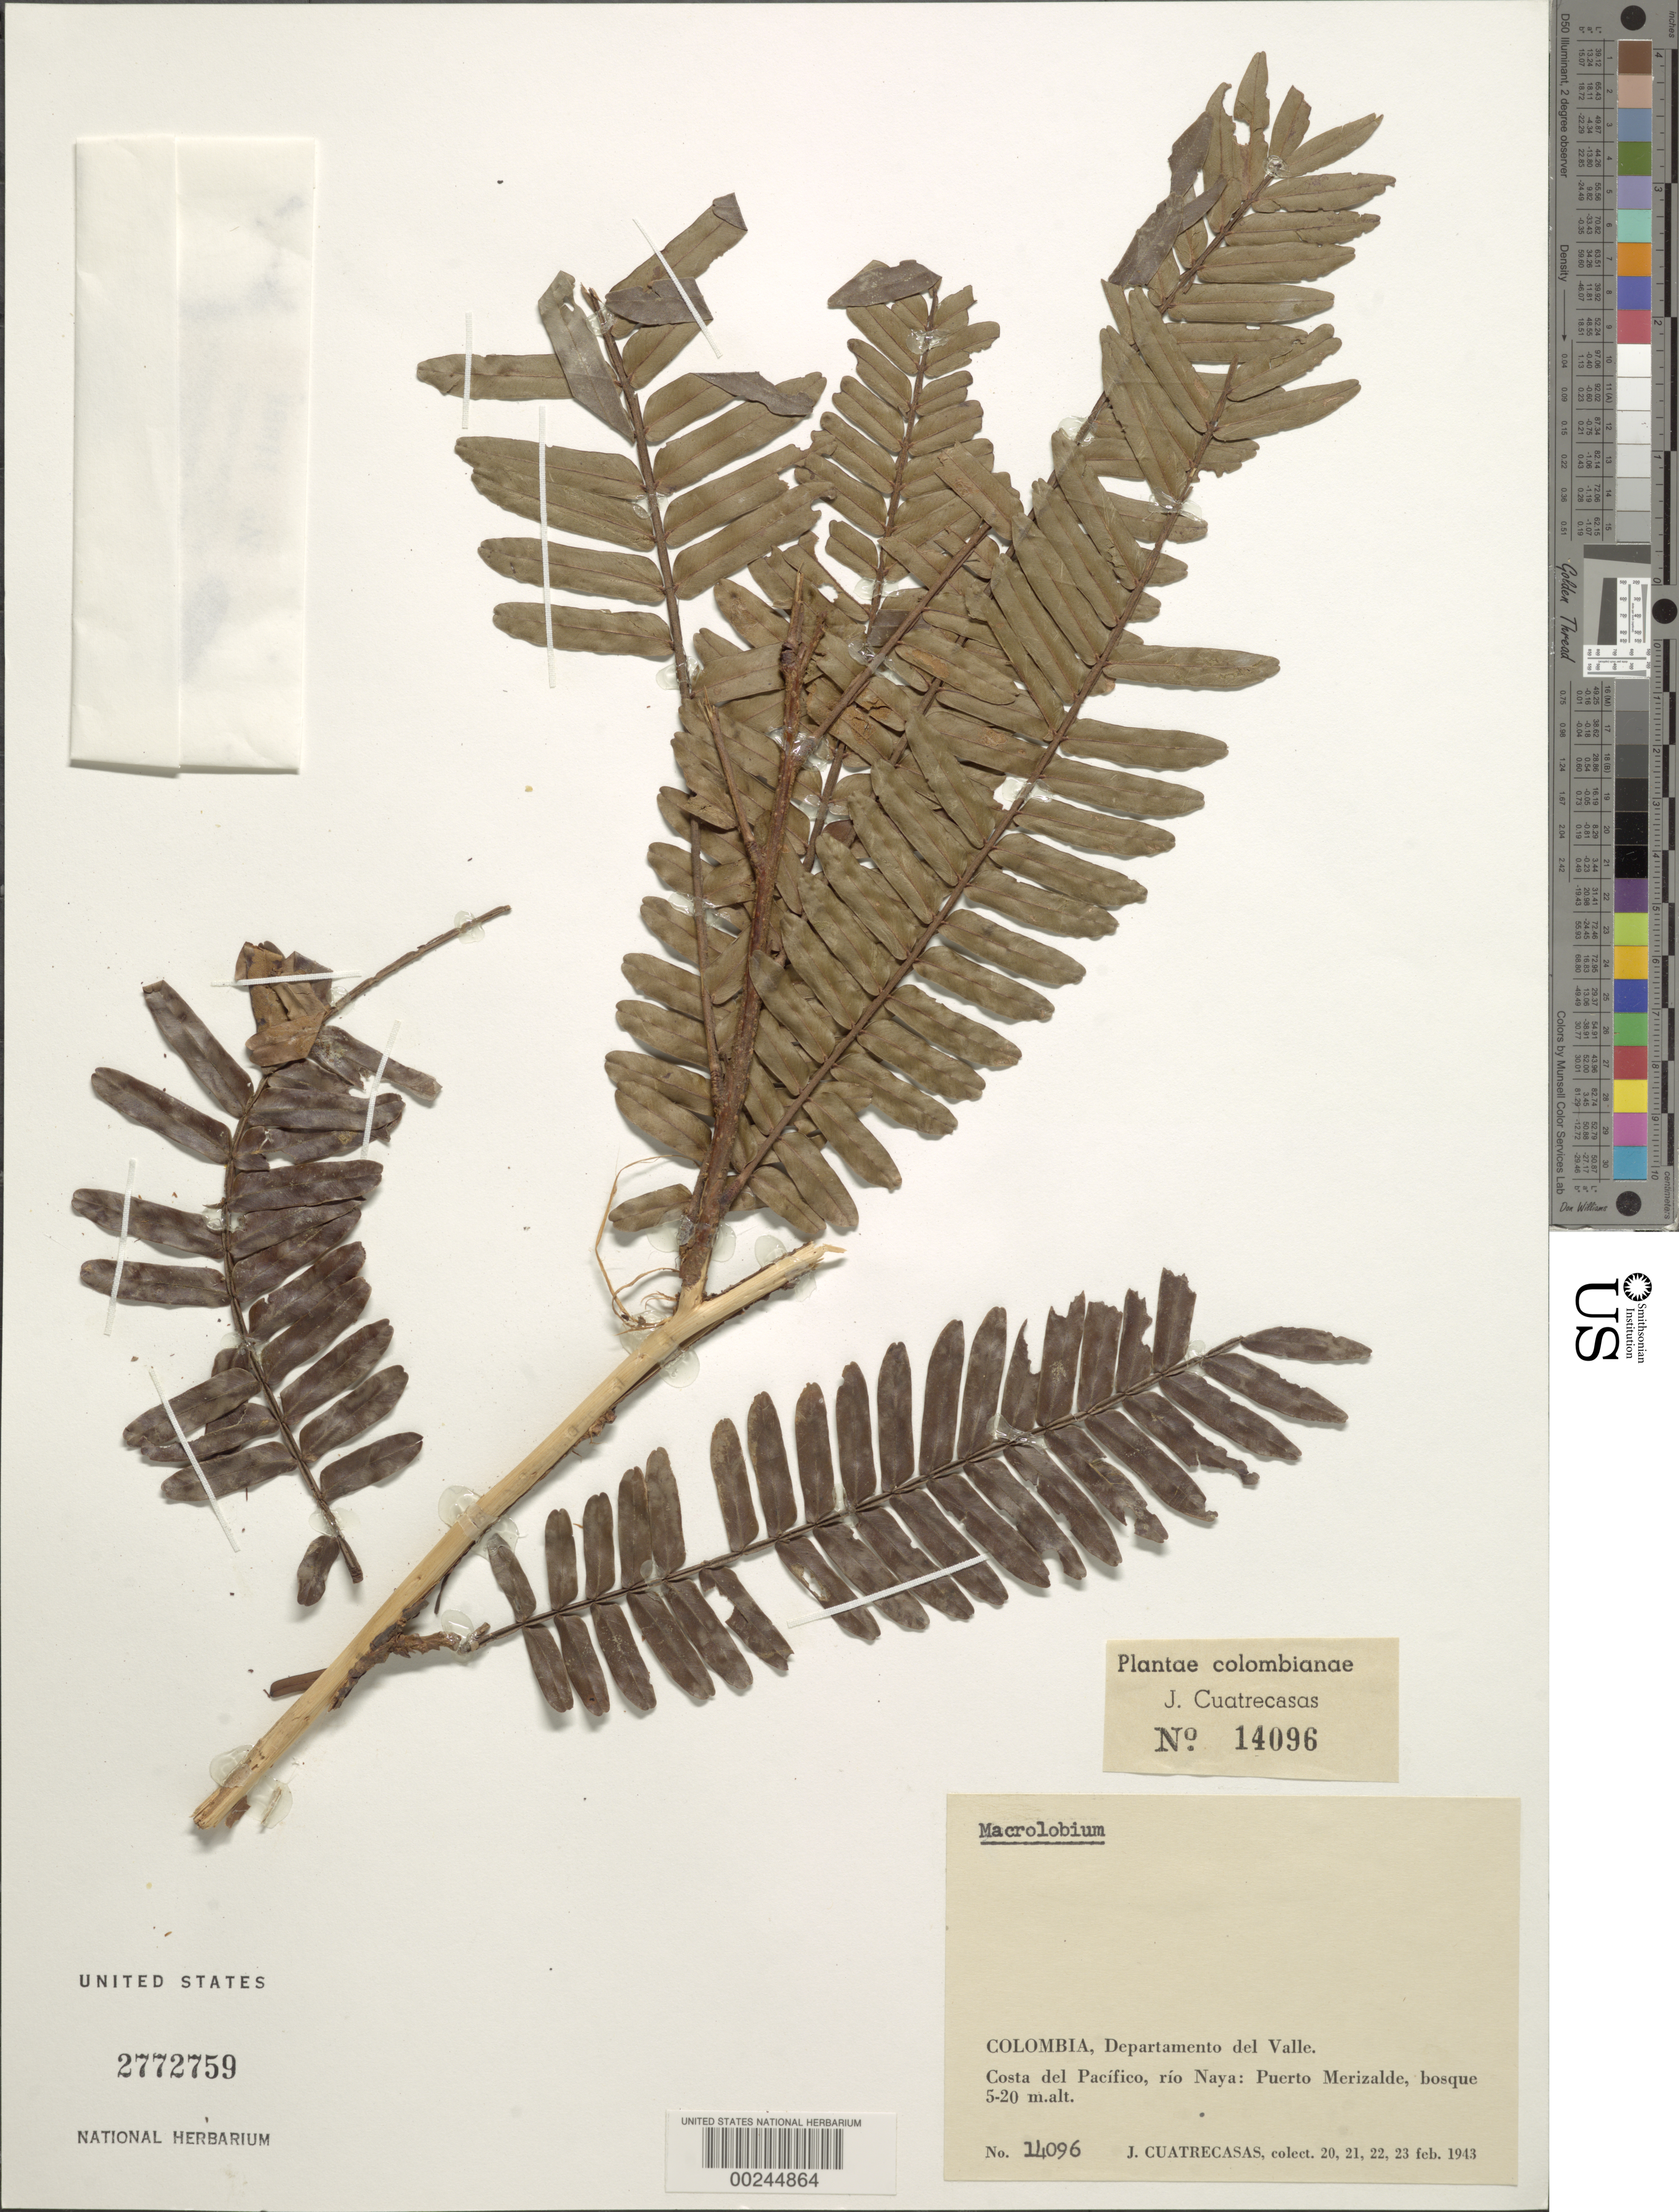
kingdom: Plantae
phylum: Tracheophyta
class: Magnoliopsida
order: Fabales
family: Fabaceae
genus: Macrolobium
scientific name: Macrolobium sp.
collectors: J. Cuatrecasas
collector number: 14096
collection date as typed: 20 Feb 1943 to 23 Feb 1943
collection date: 1943-02-20/1943-02-23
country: Colombia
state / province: Valle del Cauca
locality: Pacific Coast, Rio naya: Puerto Merizalde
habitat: Forest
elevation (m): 5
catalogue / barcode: US 2772759